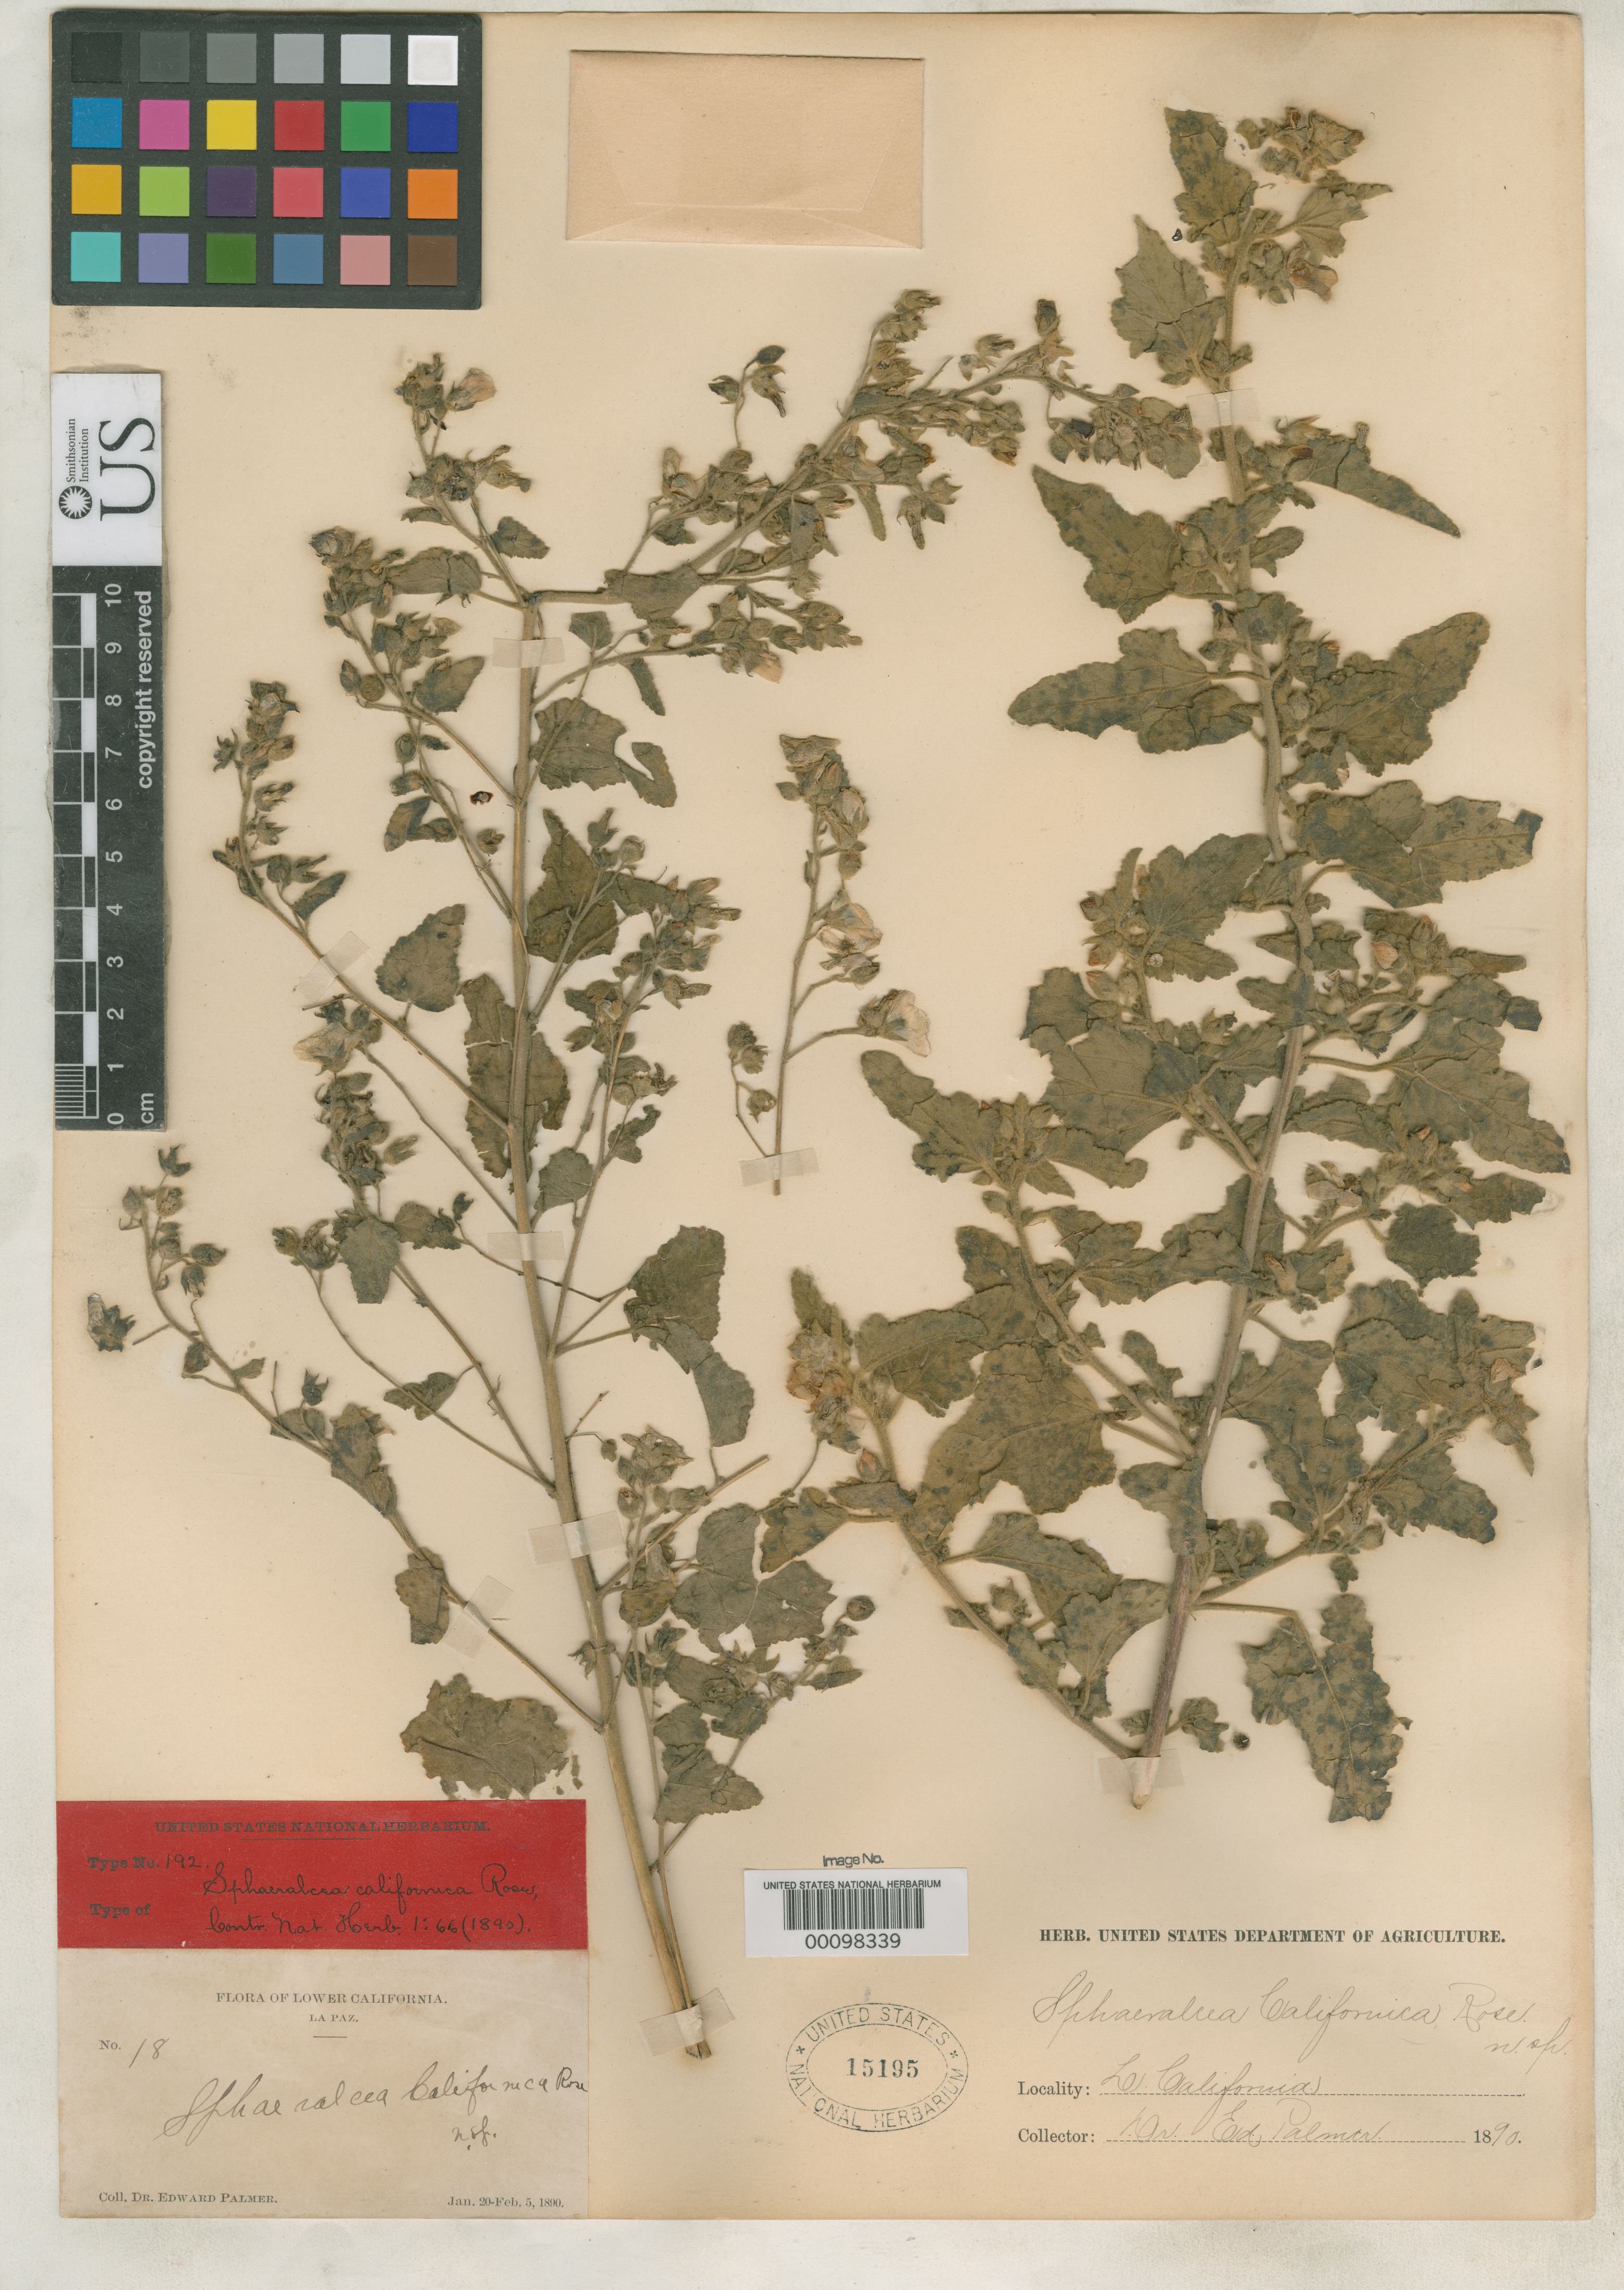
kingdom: Plantae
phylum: Tracheophyta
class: Magnoliopsida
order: Malvales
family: Malvaceae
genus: Sphaeralcea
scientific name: Sphaeralcea californica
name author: Rose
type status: Holotype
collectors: E. Palmer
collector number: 18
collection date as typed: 20 Jan 1890 to 05 Feb 1890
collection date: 1890-01-20/1890-02-05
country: Mexico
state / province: Baja California Sur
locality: La Paz.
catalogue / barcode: US 15195